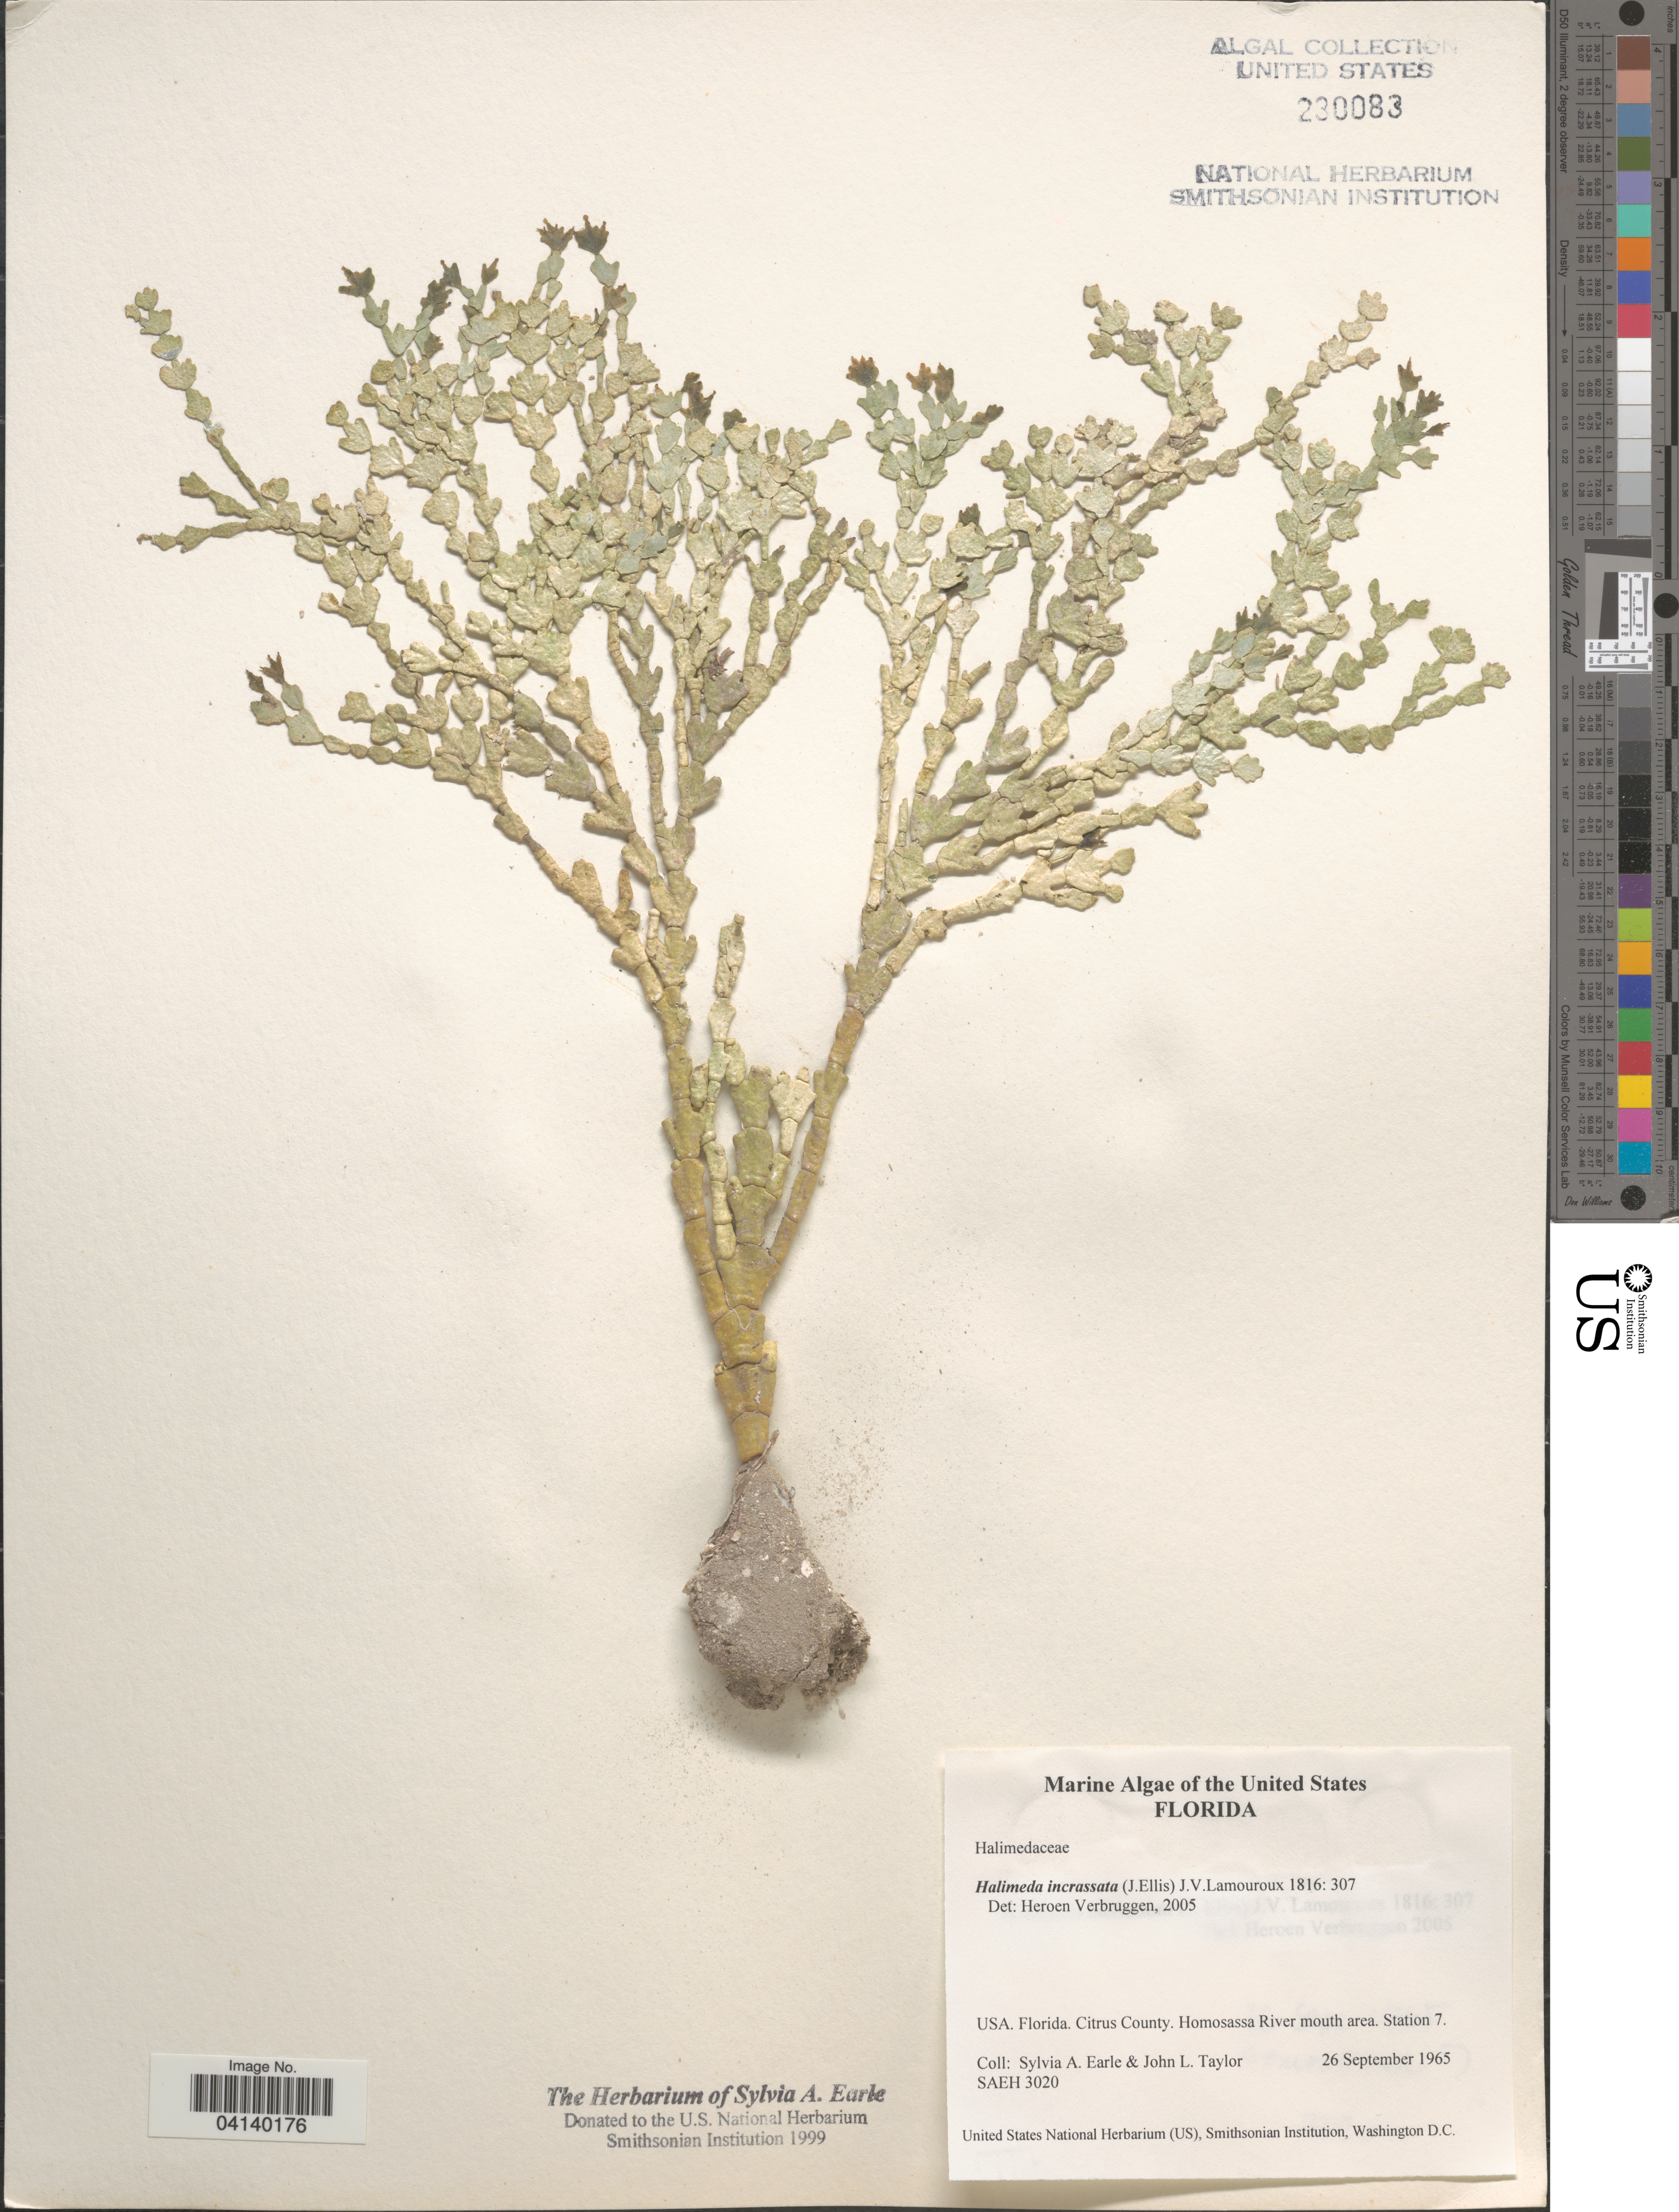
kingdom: Plantae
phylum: Chlorophyta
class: Ulvophyceae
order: Bryopsidales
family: Halimedaceae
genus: Halimeda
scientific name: Halimeda incrassata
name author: (J. Ellis) J.V.Lamouroux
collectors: S. A. Earle & J. L. Taylor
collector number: SAEH3020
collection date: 1965-09-26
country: United States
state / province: Florida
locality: Citrus County. Homosassa River mouth area. Station 7.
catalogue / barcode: US 230083